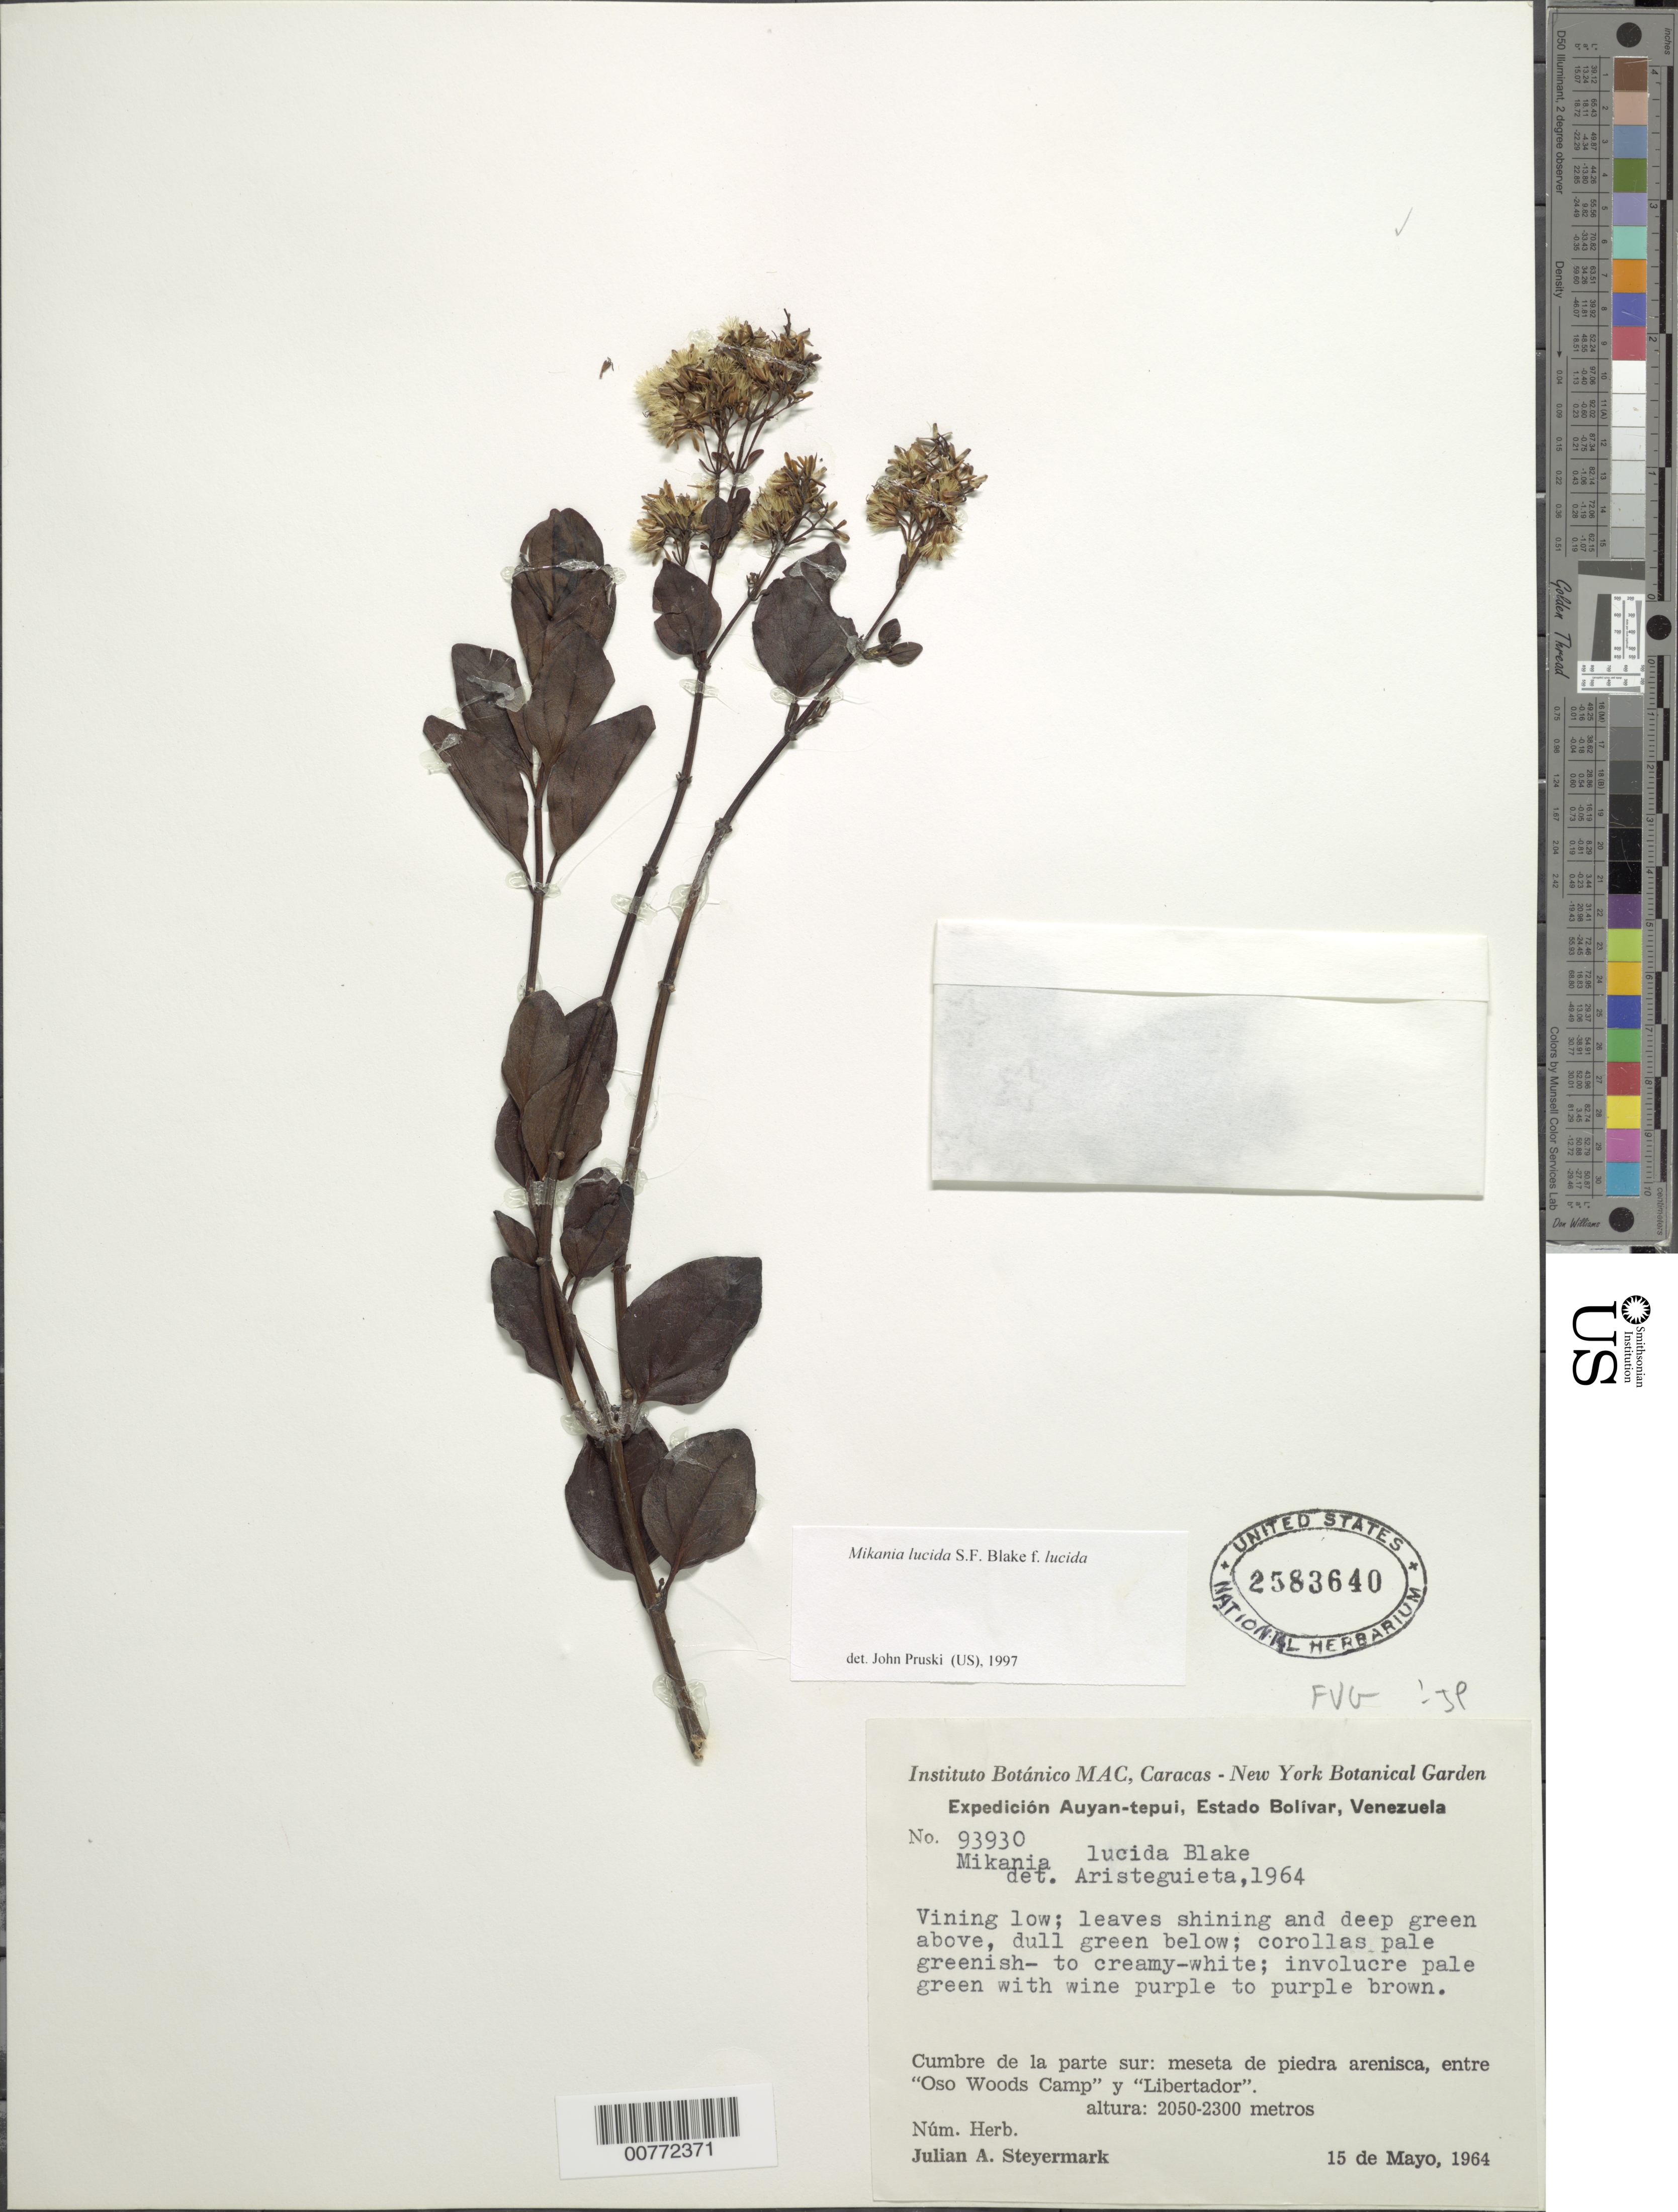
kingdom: Plantae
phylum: Tracheophyta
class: Magnoliopsida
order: Asterales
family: Asteraceae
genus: Mikania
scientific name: Mikania lucida f. lucida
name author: S.F. Blake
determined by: Aristeguieta, L.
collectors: J. Steyermark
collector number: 93930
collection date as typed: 15-May-64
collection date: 1964-05-15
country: Venezuela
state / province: Bolívar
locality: Auyan-tepuí, entre Oso Woods Camp y Libertador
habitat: Cumbre de la parte sur; meseta de piedra arenisca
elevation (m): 2050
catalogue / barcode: US 2583640